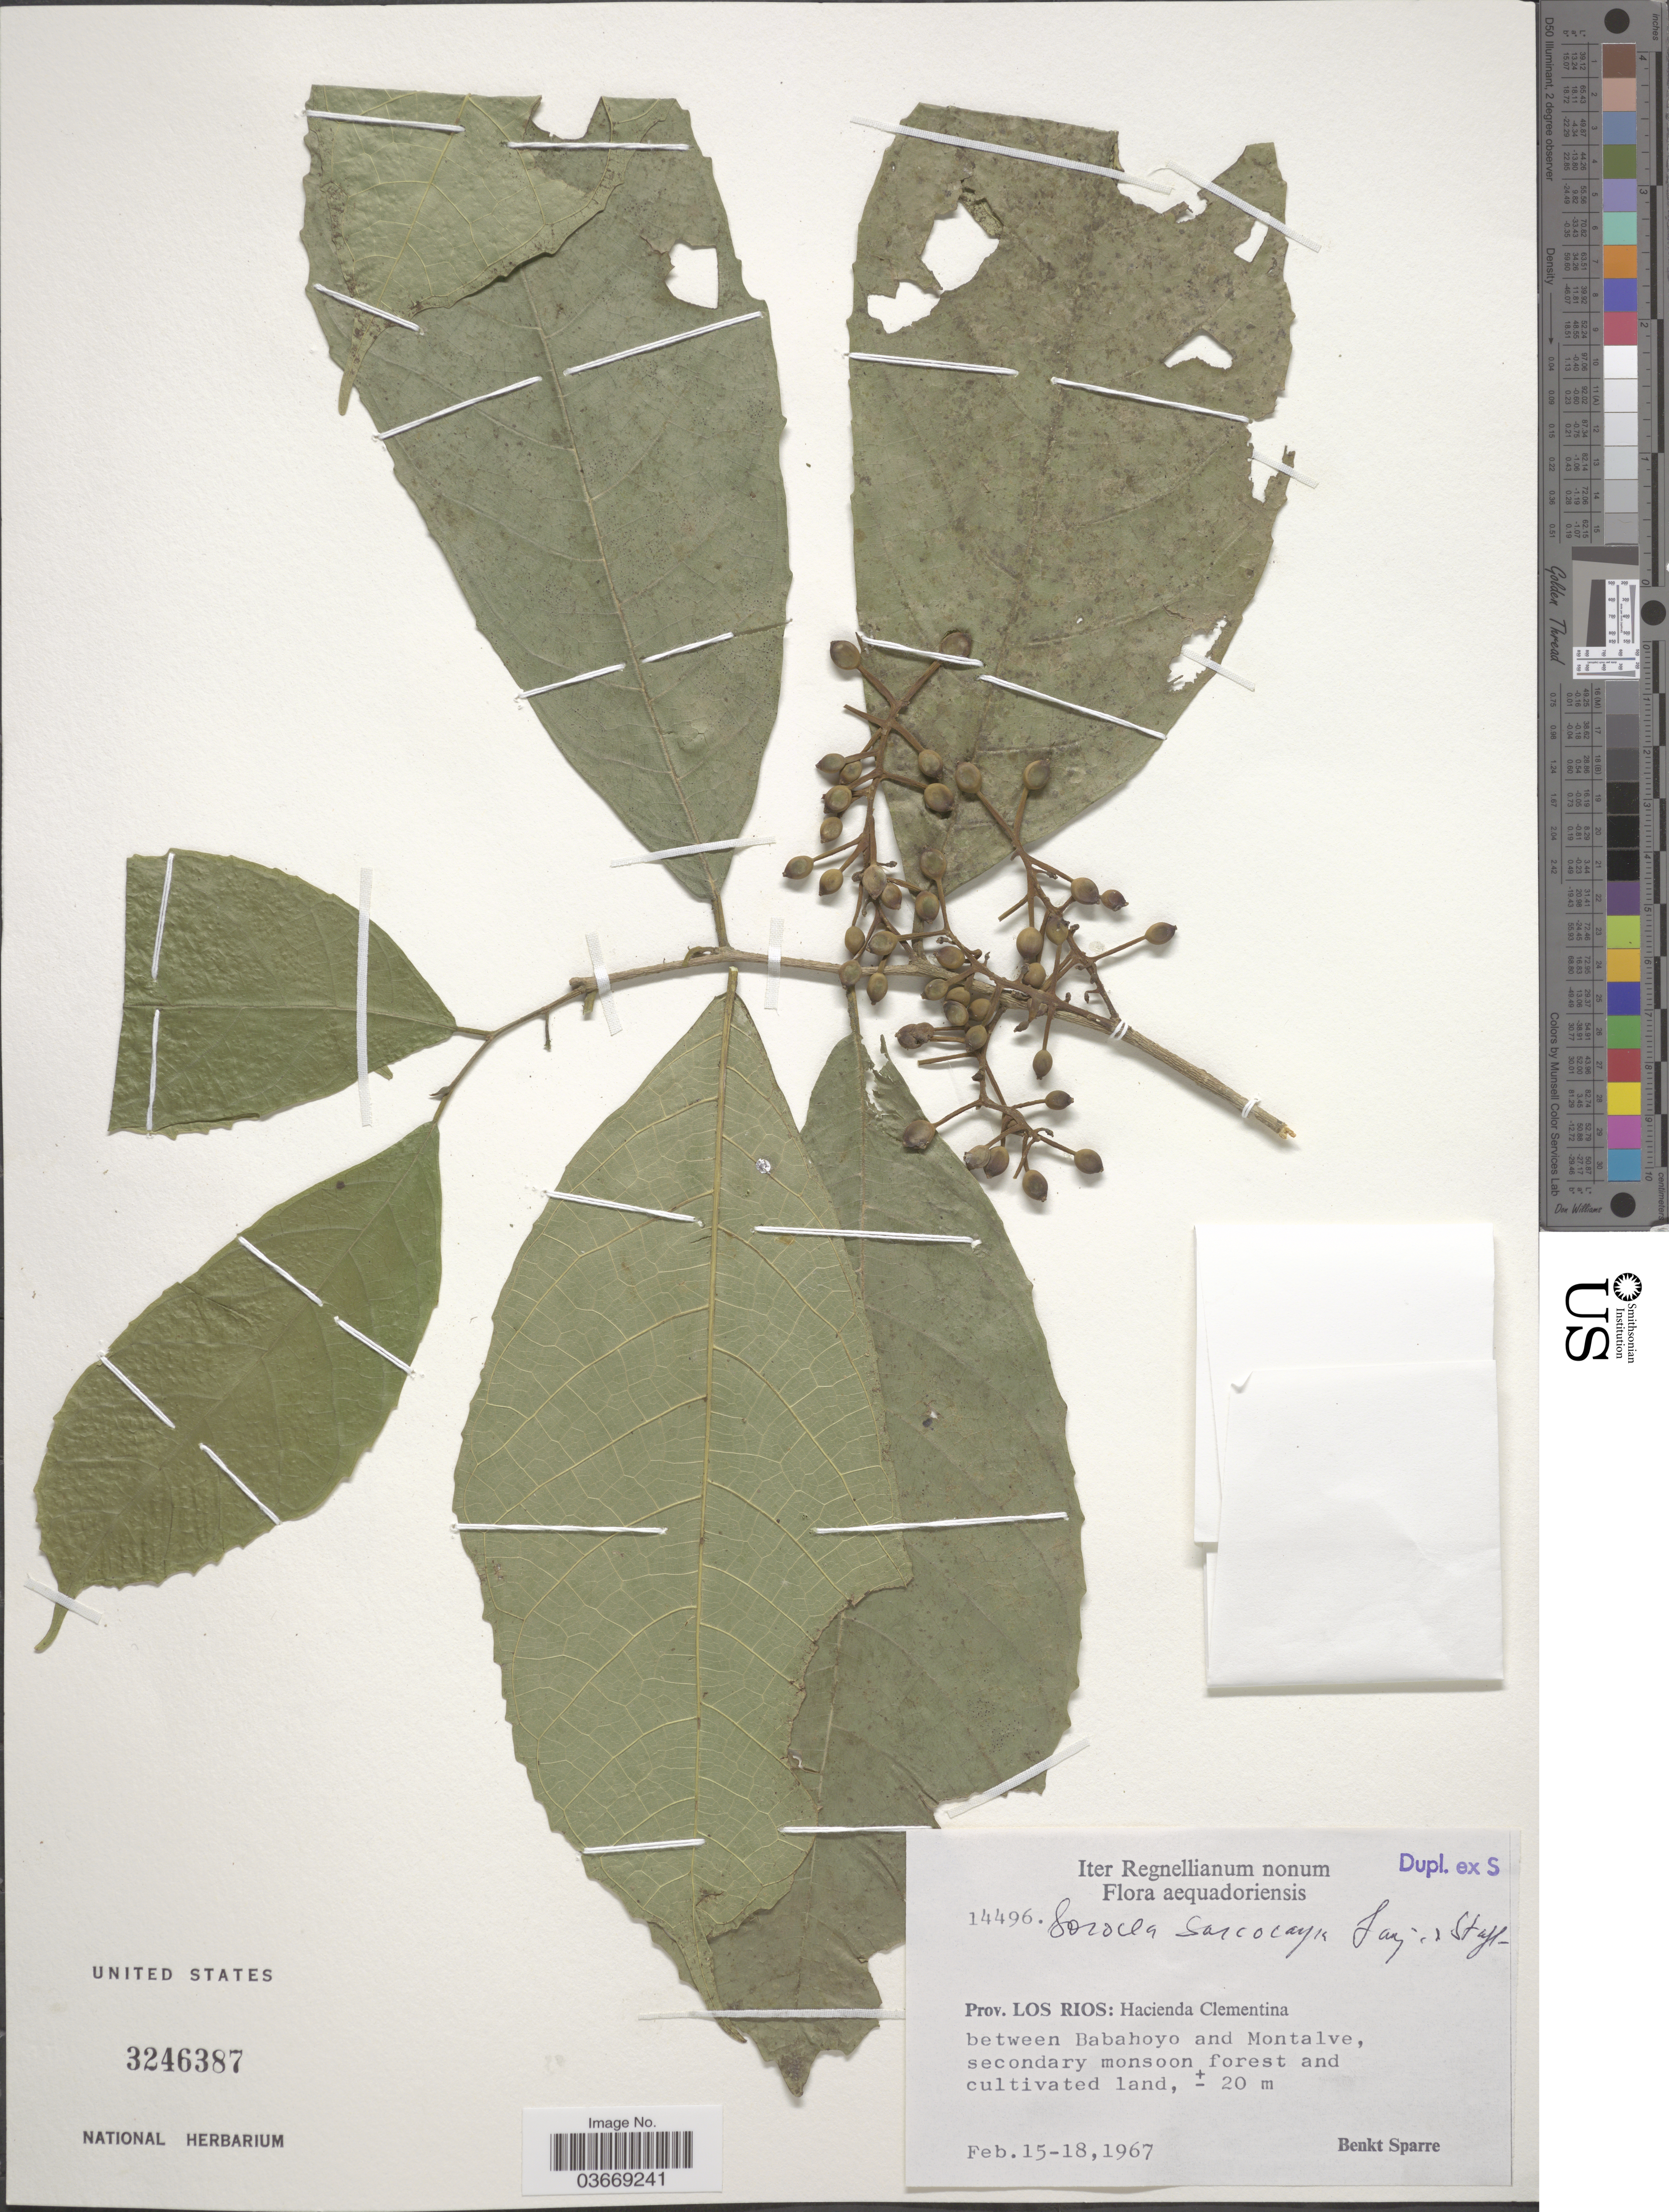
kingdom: Plantae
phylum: Tracheophyta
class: Magnoliopsida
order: Rosales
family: Moraceae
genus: Sorocea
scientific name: Sorocea sarcocarpa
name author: Lanj. & Wess. Boer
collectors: B. Sparre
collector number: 14496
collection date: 1967-02-15/1967-02-18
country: Ecuador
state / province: Los Ríos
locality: Hacienda Clementina, between Babahoyo and Montalve.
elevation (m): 20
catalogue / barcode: US 3246387